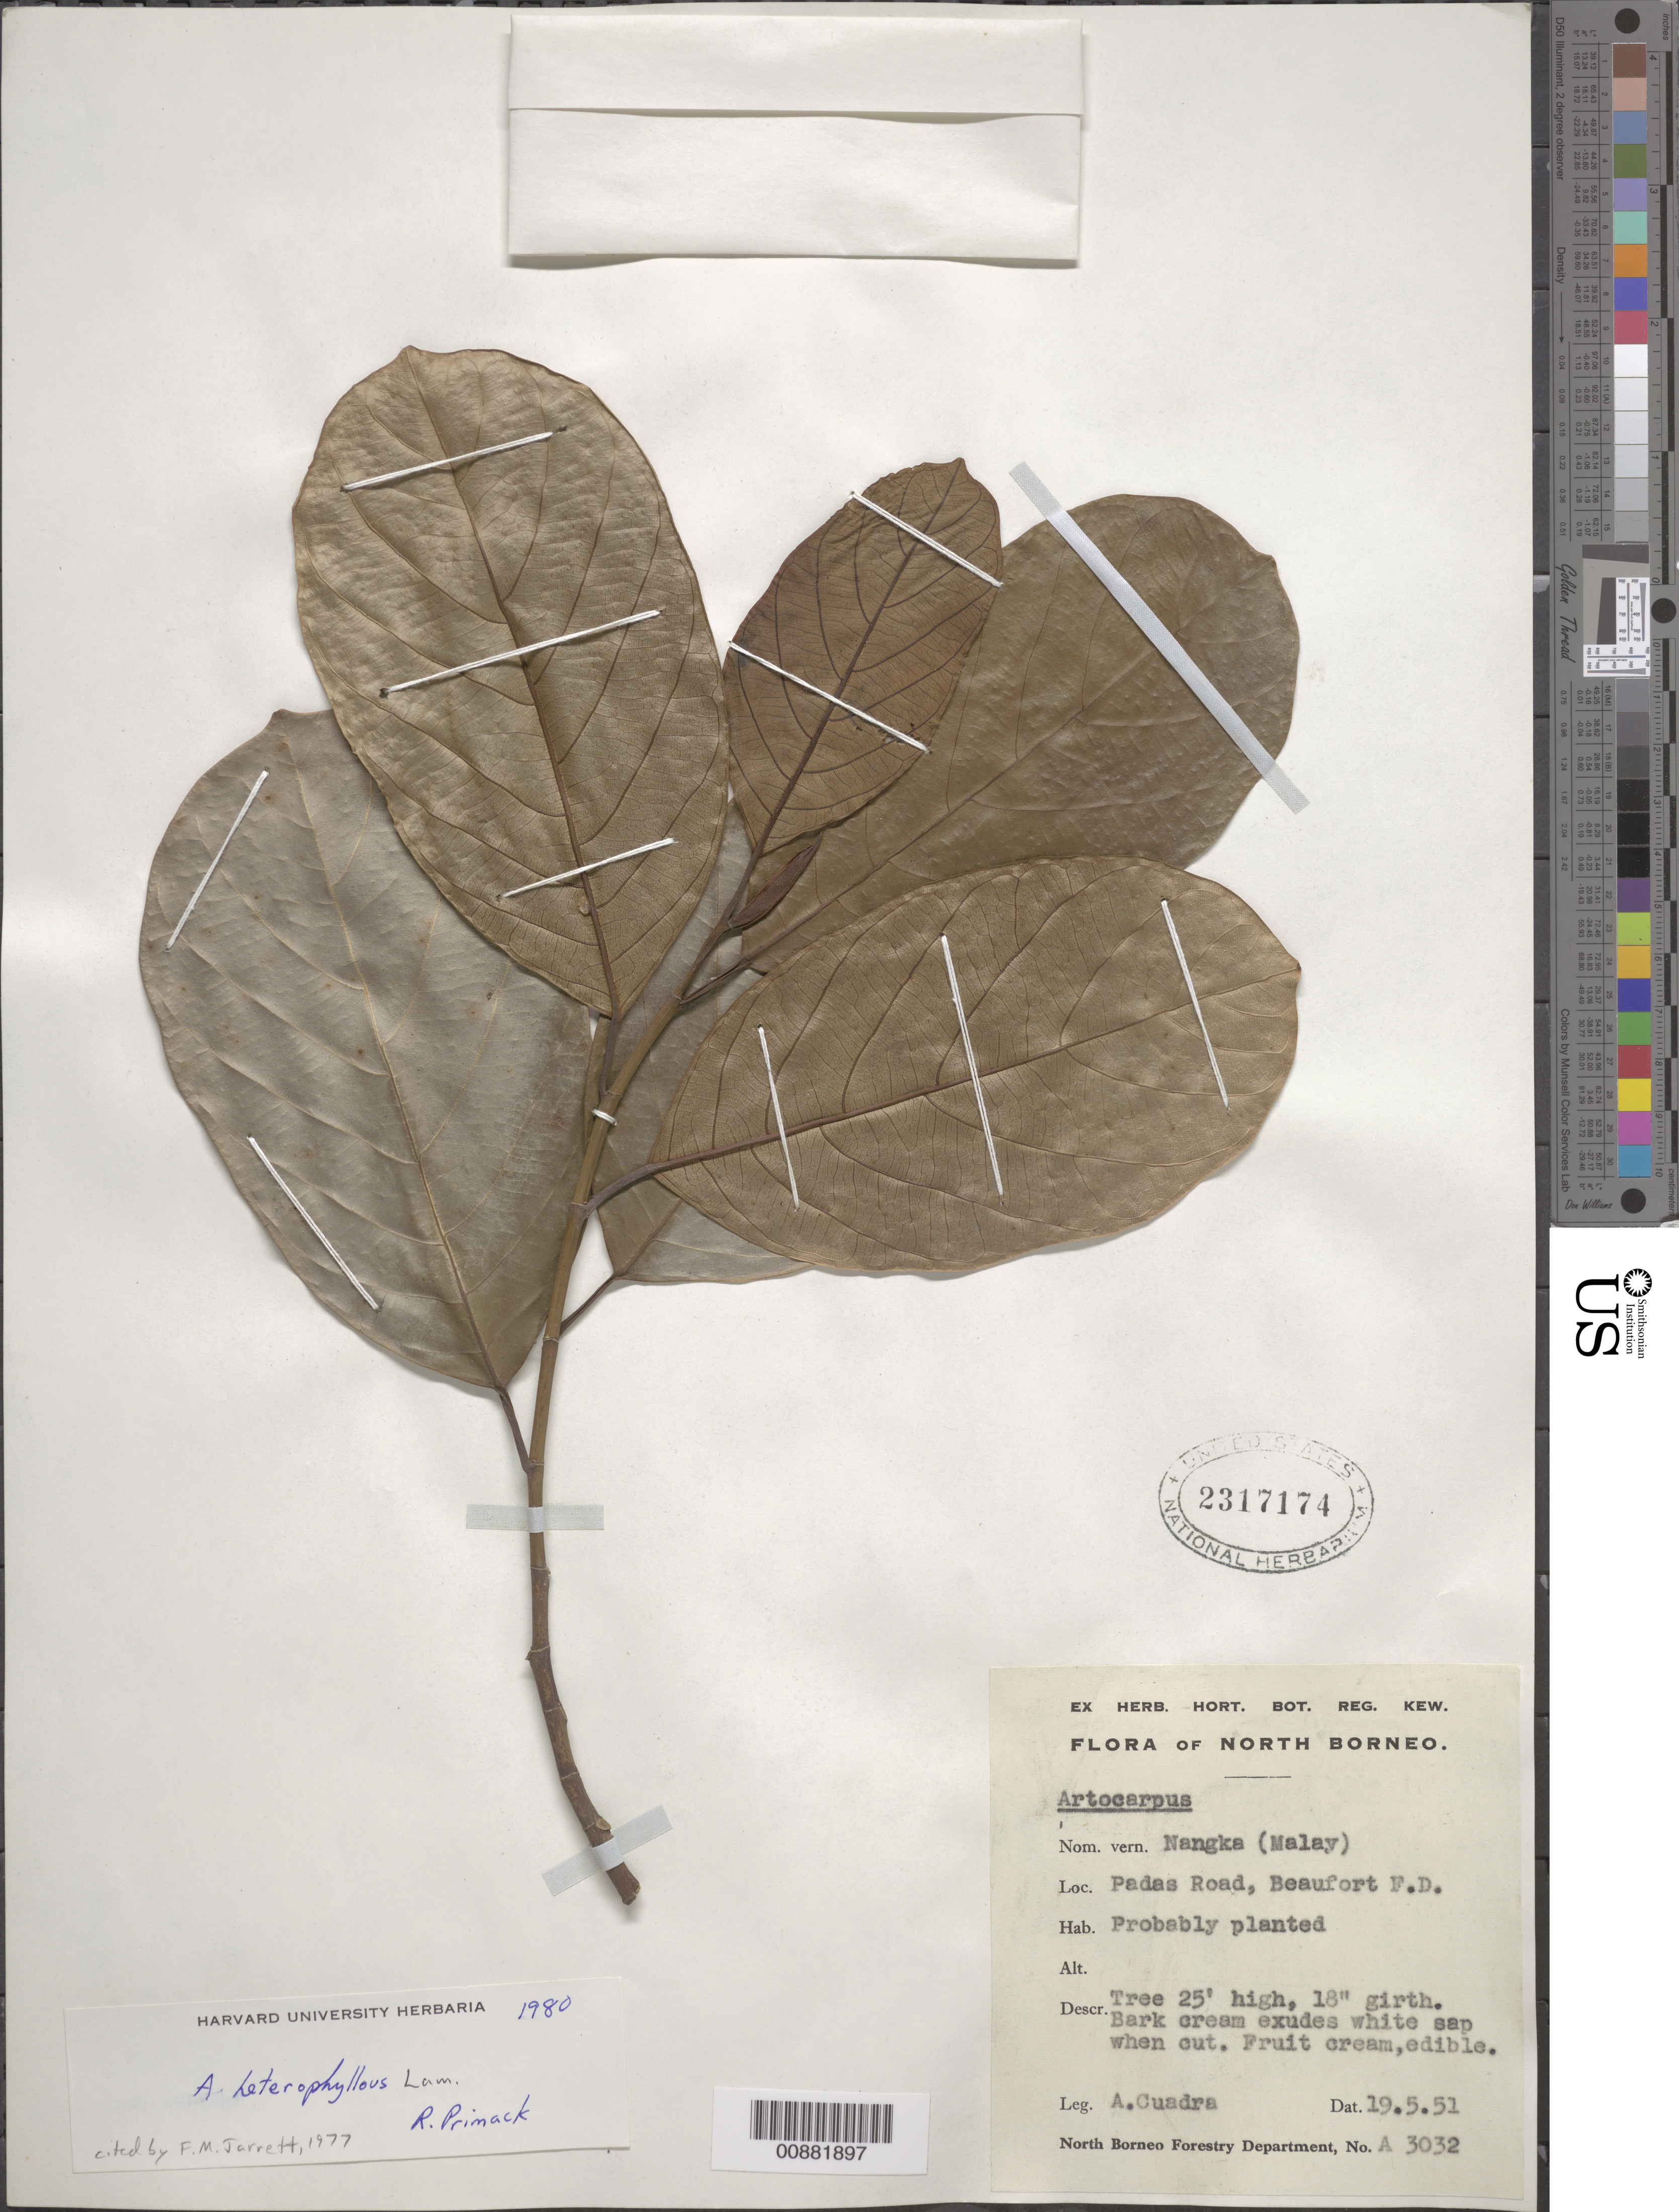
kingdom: Plantae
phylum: Tracheophyta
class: Magnoliopsida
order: Rosales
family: Moraceae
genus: Artocarpus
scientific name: Artocarpus tamaran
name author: Becc.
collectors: A. Cuadra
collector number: A 3032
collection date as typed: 19 May 1951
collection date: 1951-05-19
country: Indonesia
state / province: Kalimantan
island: Borneo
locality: Padas Road, Beaufort, F.D.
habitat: Probably planted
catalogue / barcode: US 2317174